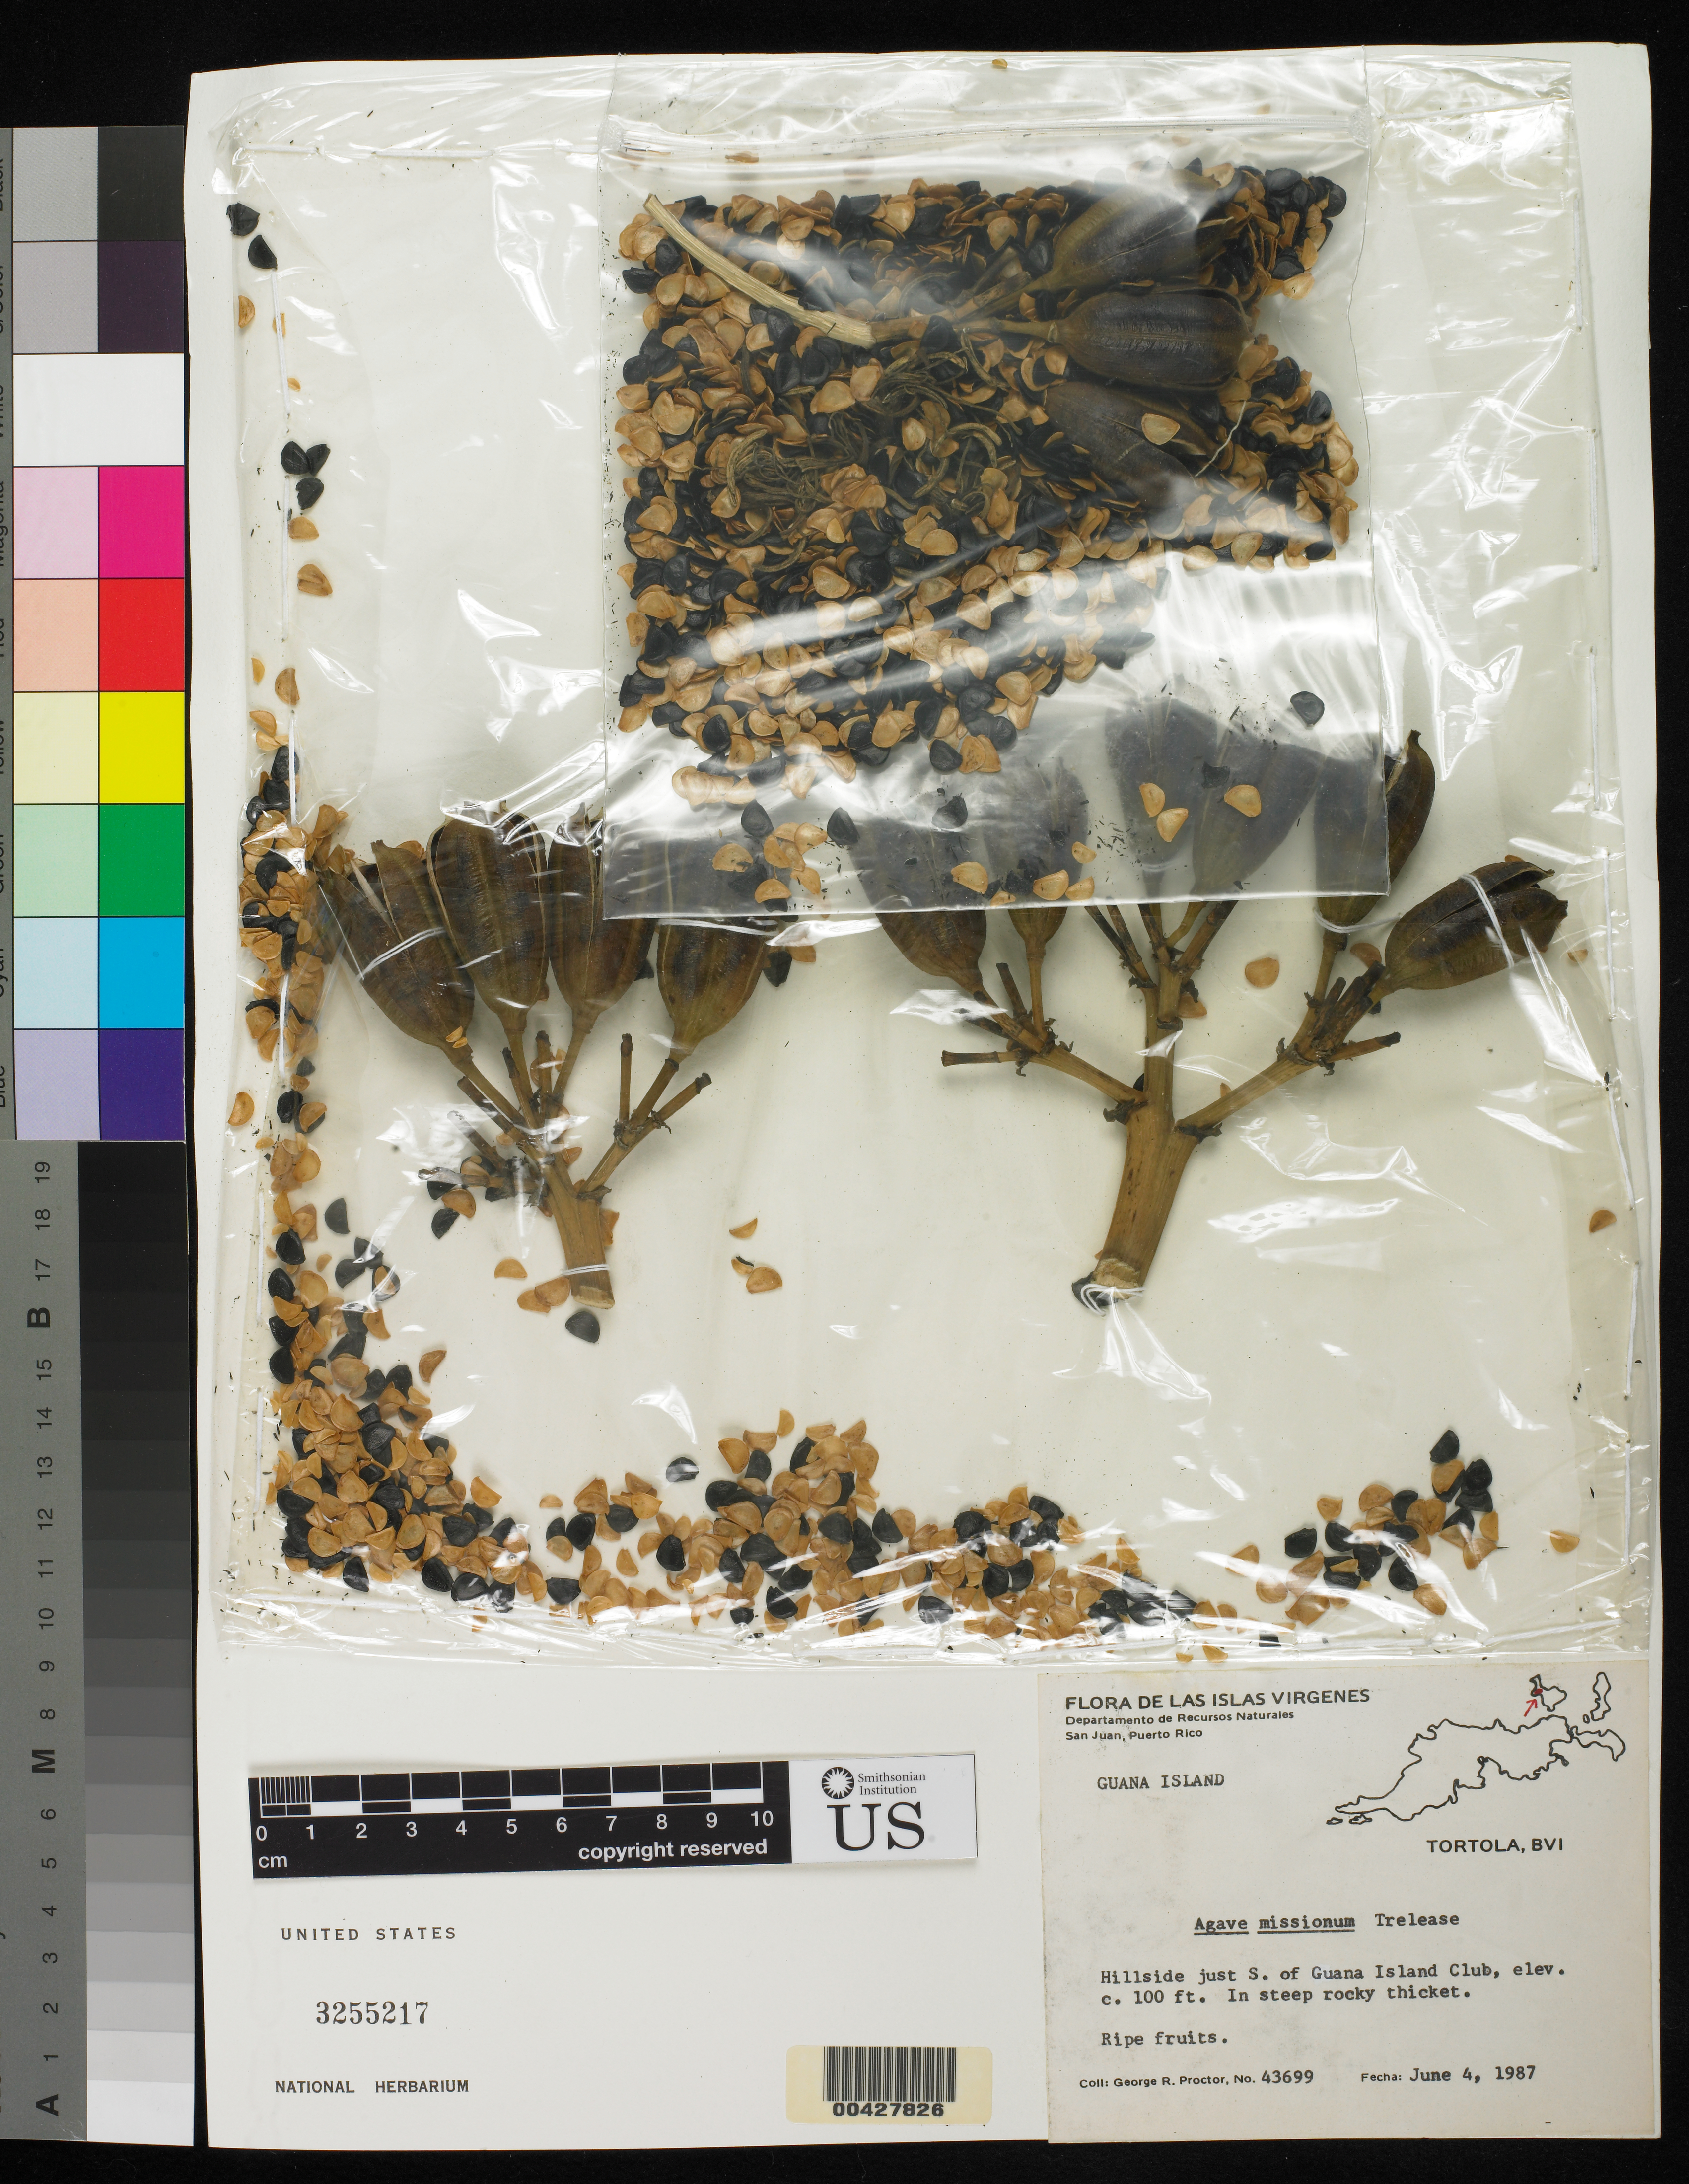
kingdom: Plantae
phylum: Tracheophyta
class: Liliopsida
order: Asparagales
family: Asparagaceae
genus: Agave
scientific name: Agave missionum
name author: Trel.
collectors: G. R. Proctor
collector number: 43699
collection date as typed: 04 Jun 1987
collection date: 1987-06-04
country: British Virgin Islands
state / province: Tortola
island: Tortola Island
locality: S of guana island club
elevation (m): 100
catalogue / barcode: US 3255217